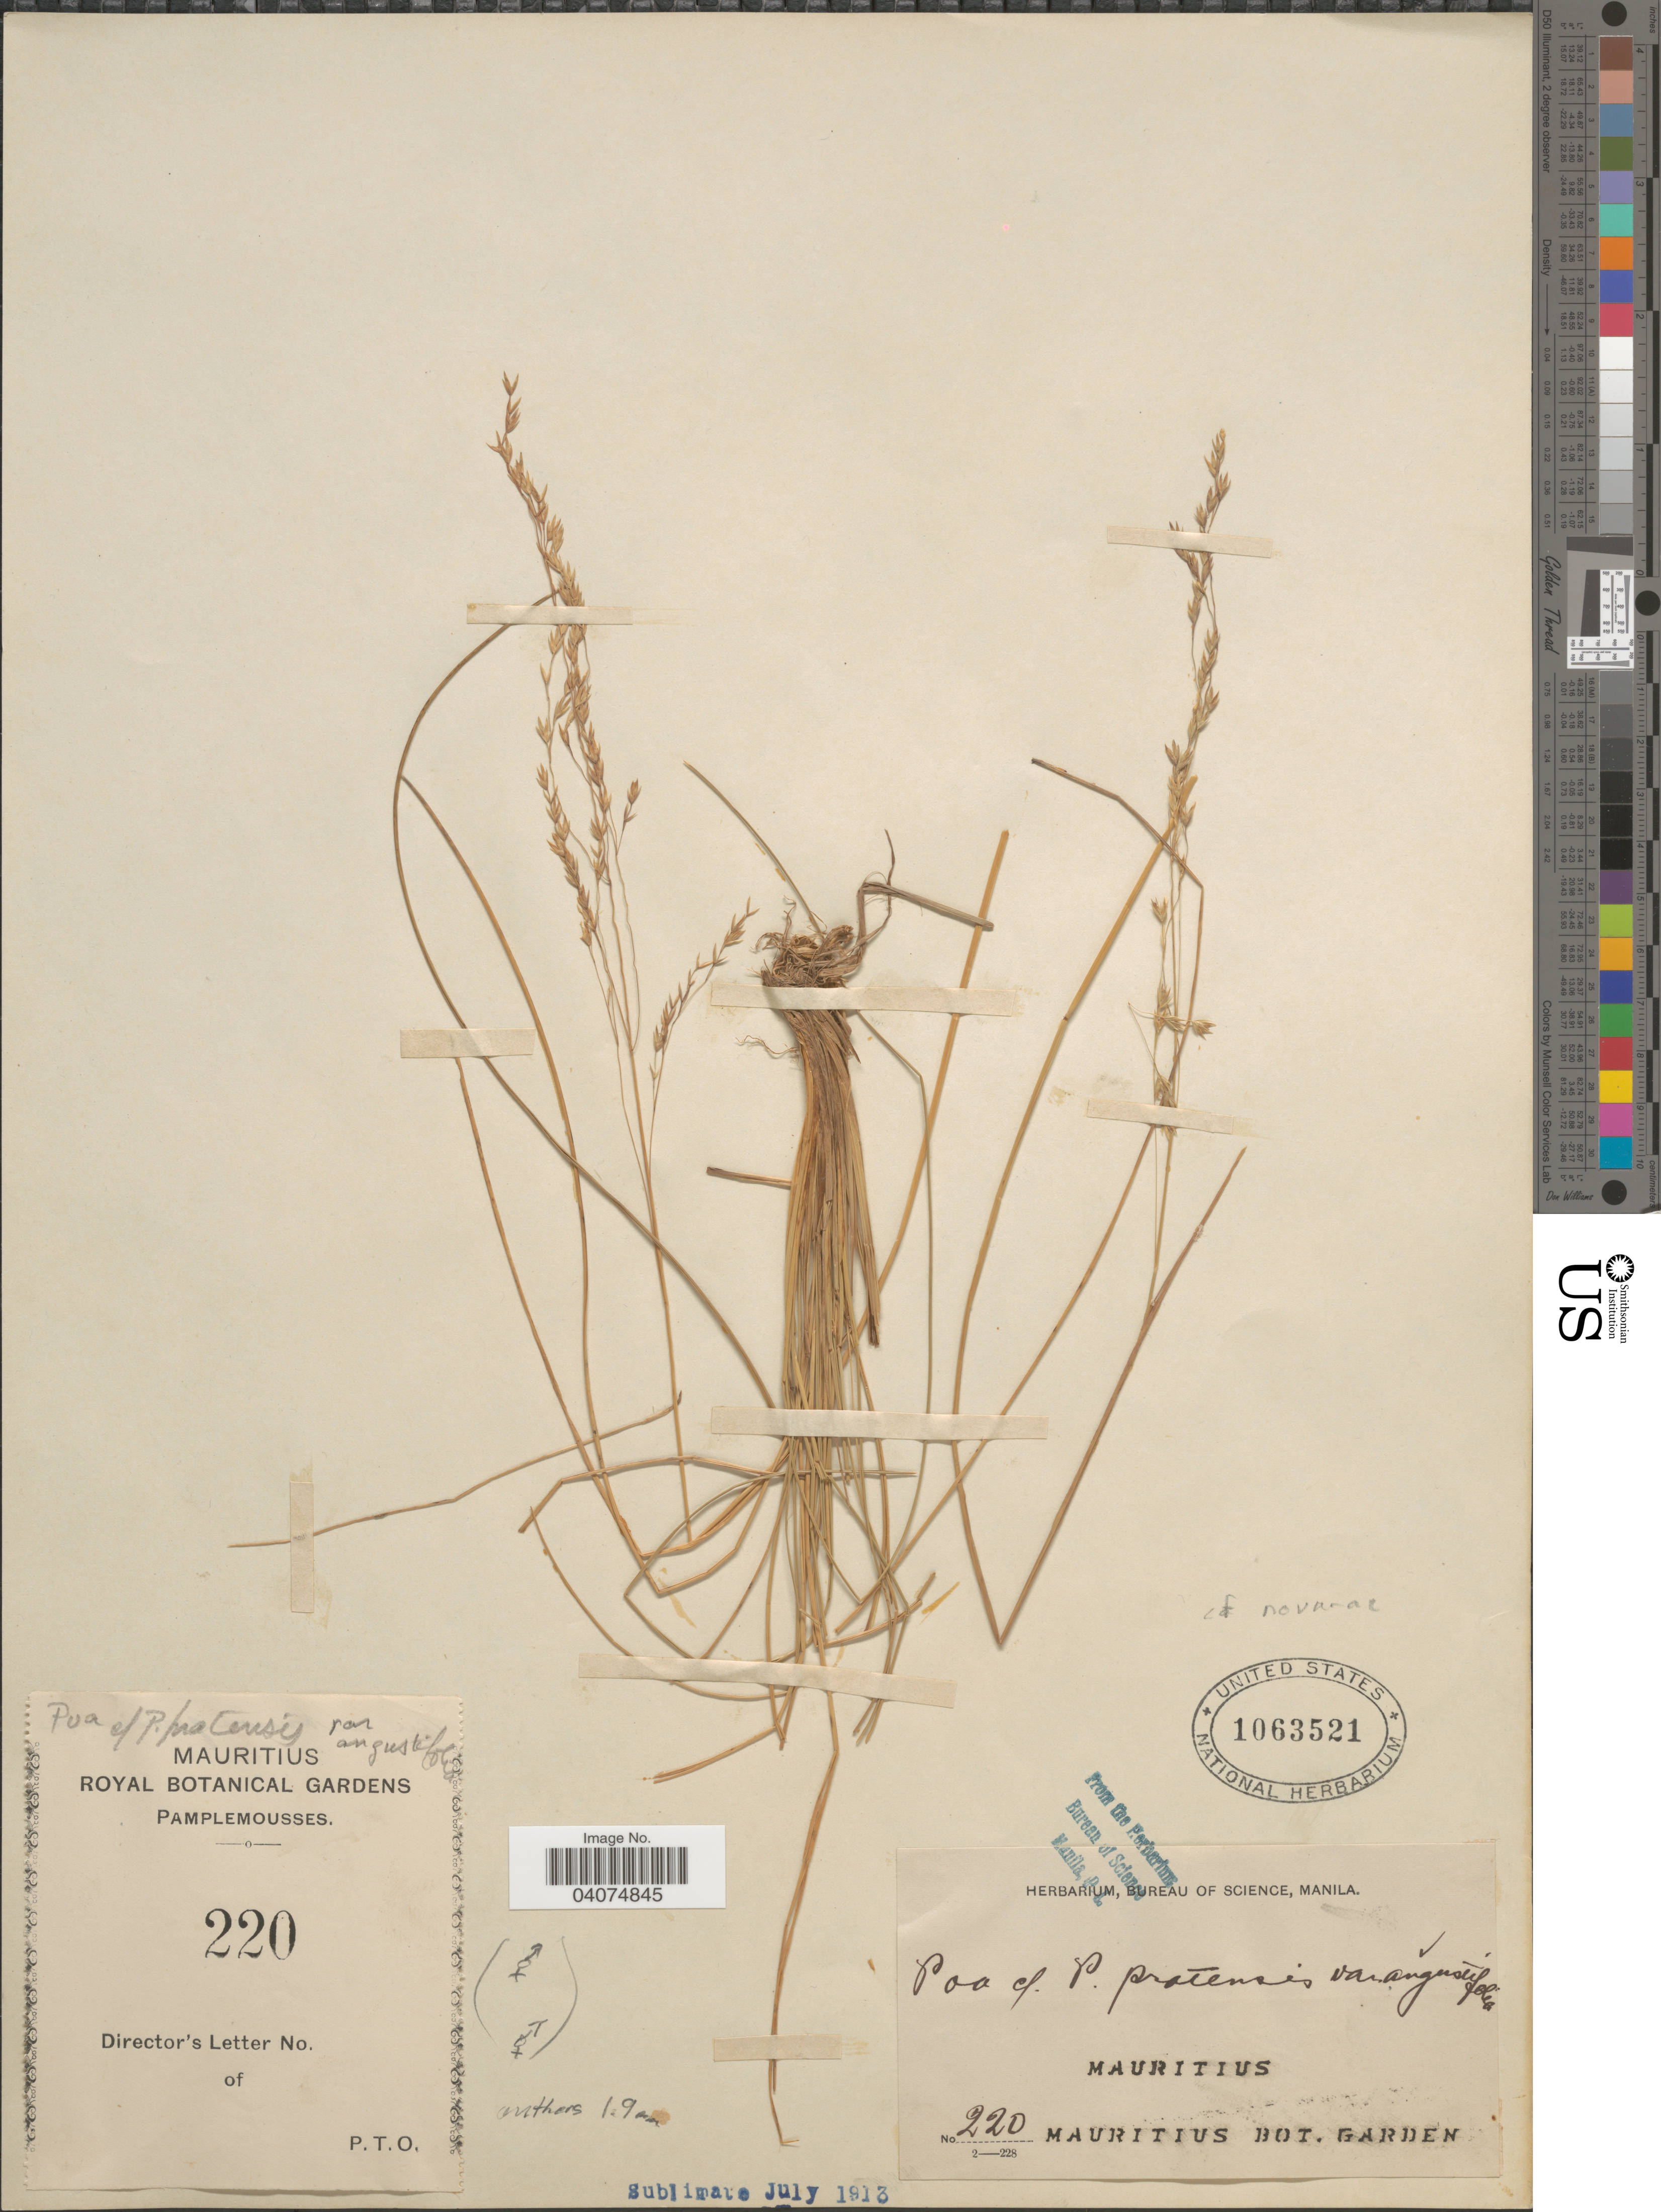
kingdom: Plantae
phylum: Tracheophyta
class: Liliopsida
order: Poales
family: Poaceae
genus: Poa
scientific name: Poa teretifolia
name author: Renvoize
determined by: Soreng, Robert J., Research Associate (BOT), Smithsonian Institution - National Museum of Natural History (UNITED STATES)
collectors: ex herb. Bureau of Science Manila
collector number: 220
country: Mauritius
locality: Mauritius Bot. Garden.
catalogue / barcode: US 1063521